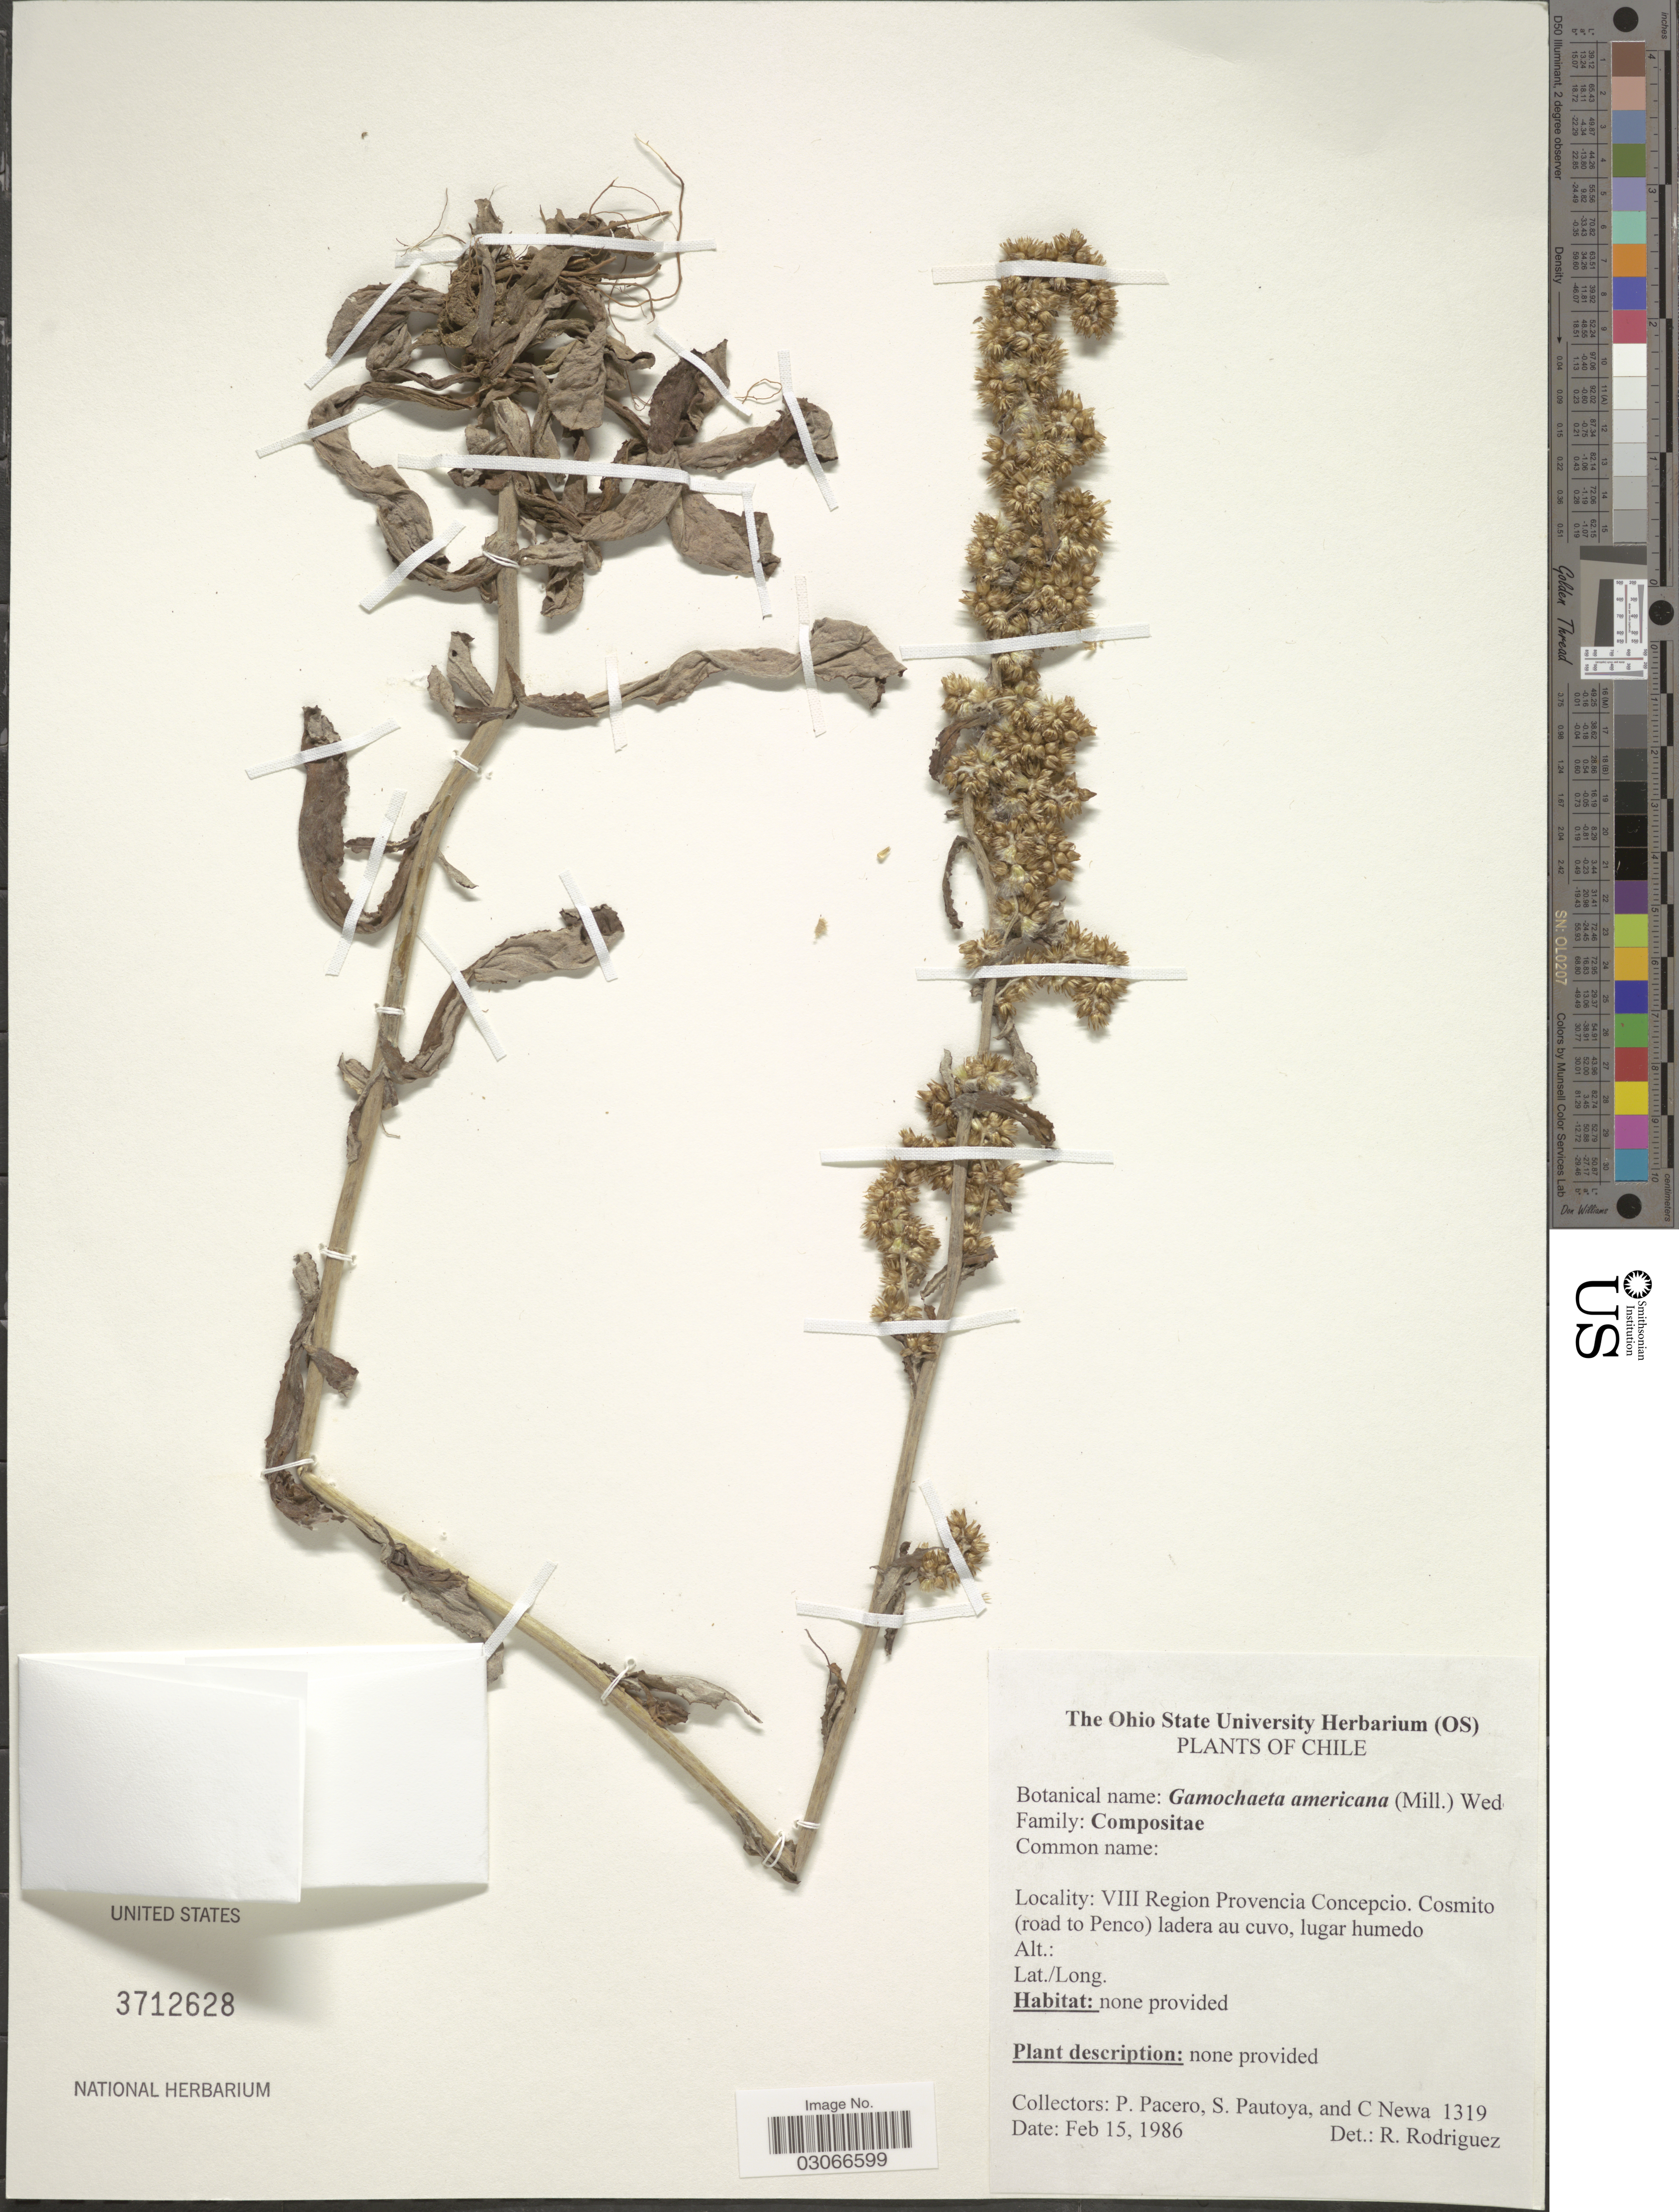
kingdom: Plantae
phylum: Tracheophyta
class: Magnoliopsida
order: Asterales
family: Asteraceae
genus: Gamochaeta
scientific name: Gamochaeta americana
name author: (Mill.) Wedd.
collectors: P. Pacero, S. Pautoya & C. Newa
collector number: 1319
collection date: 1986-02-15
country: Chile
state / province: Bio-Bío (VIII)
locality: VIII Region Provencia Concepcio, Cosmito (road to Penco).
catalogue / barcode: US 3712628